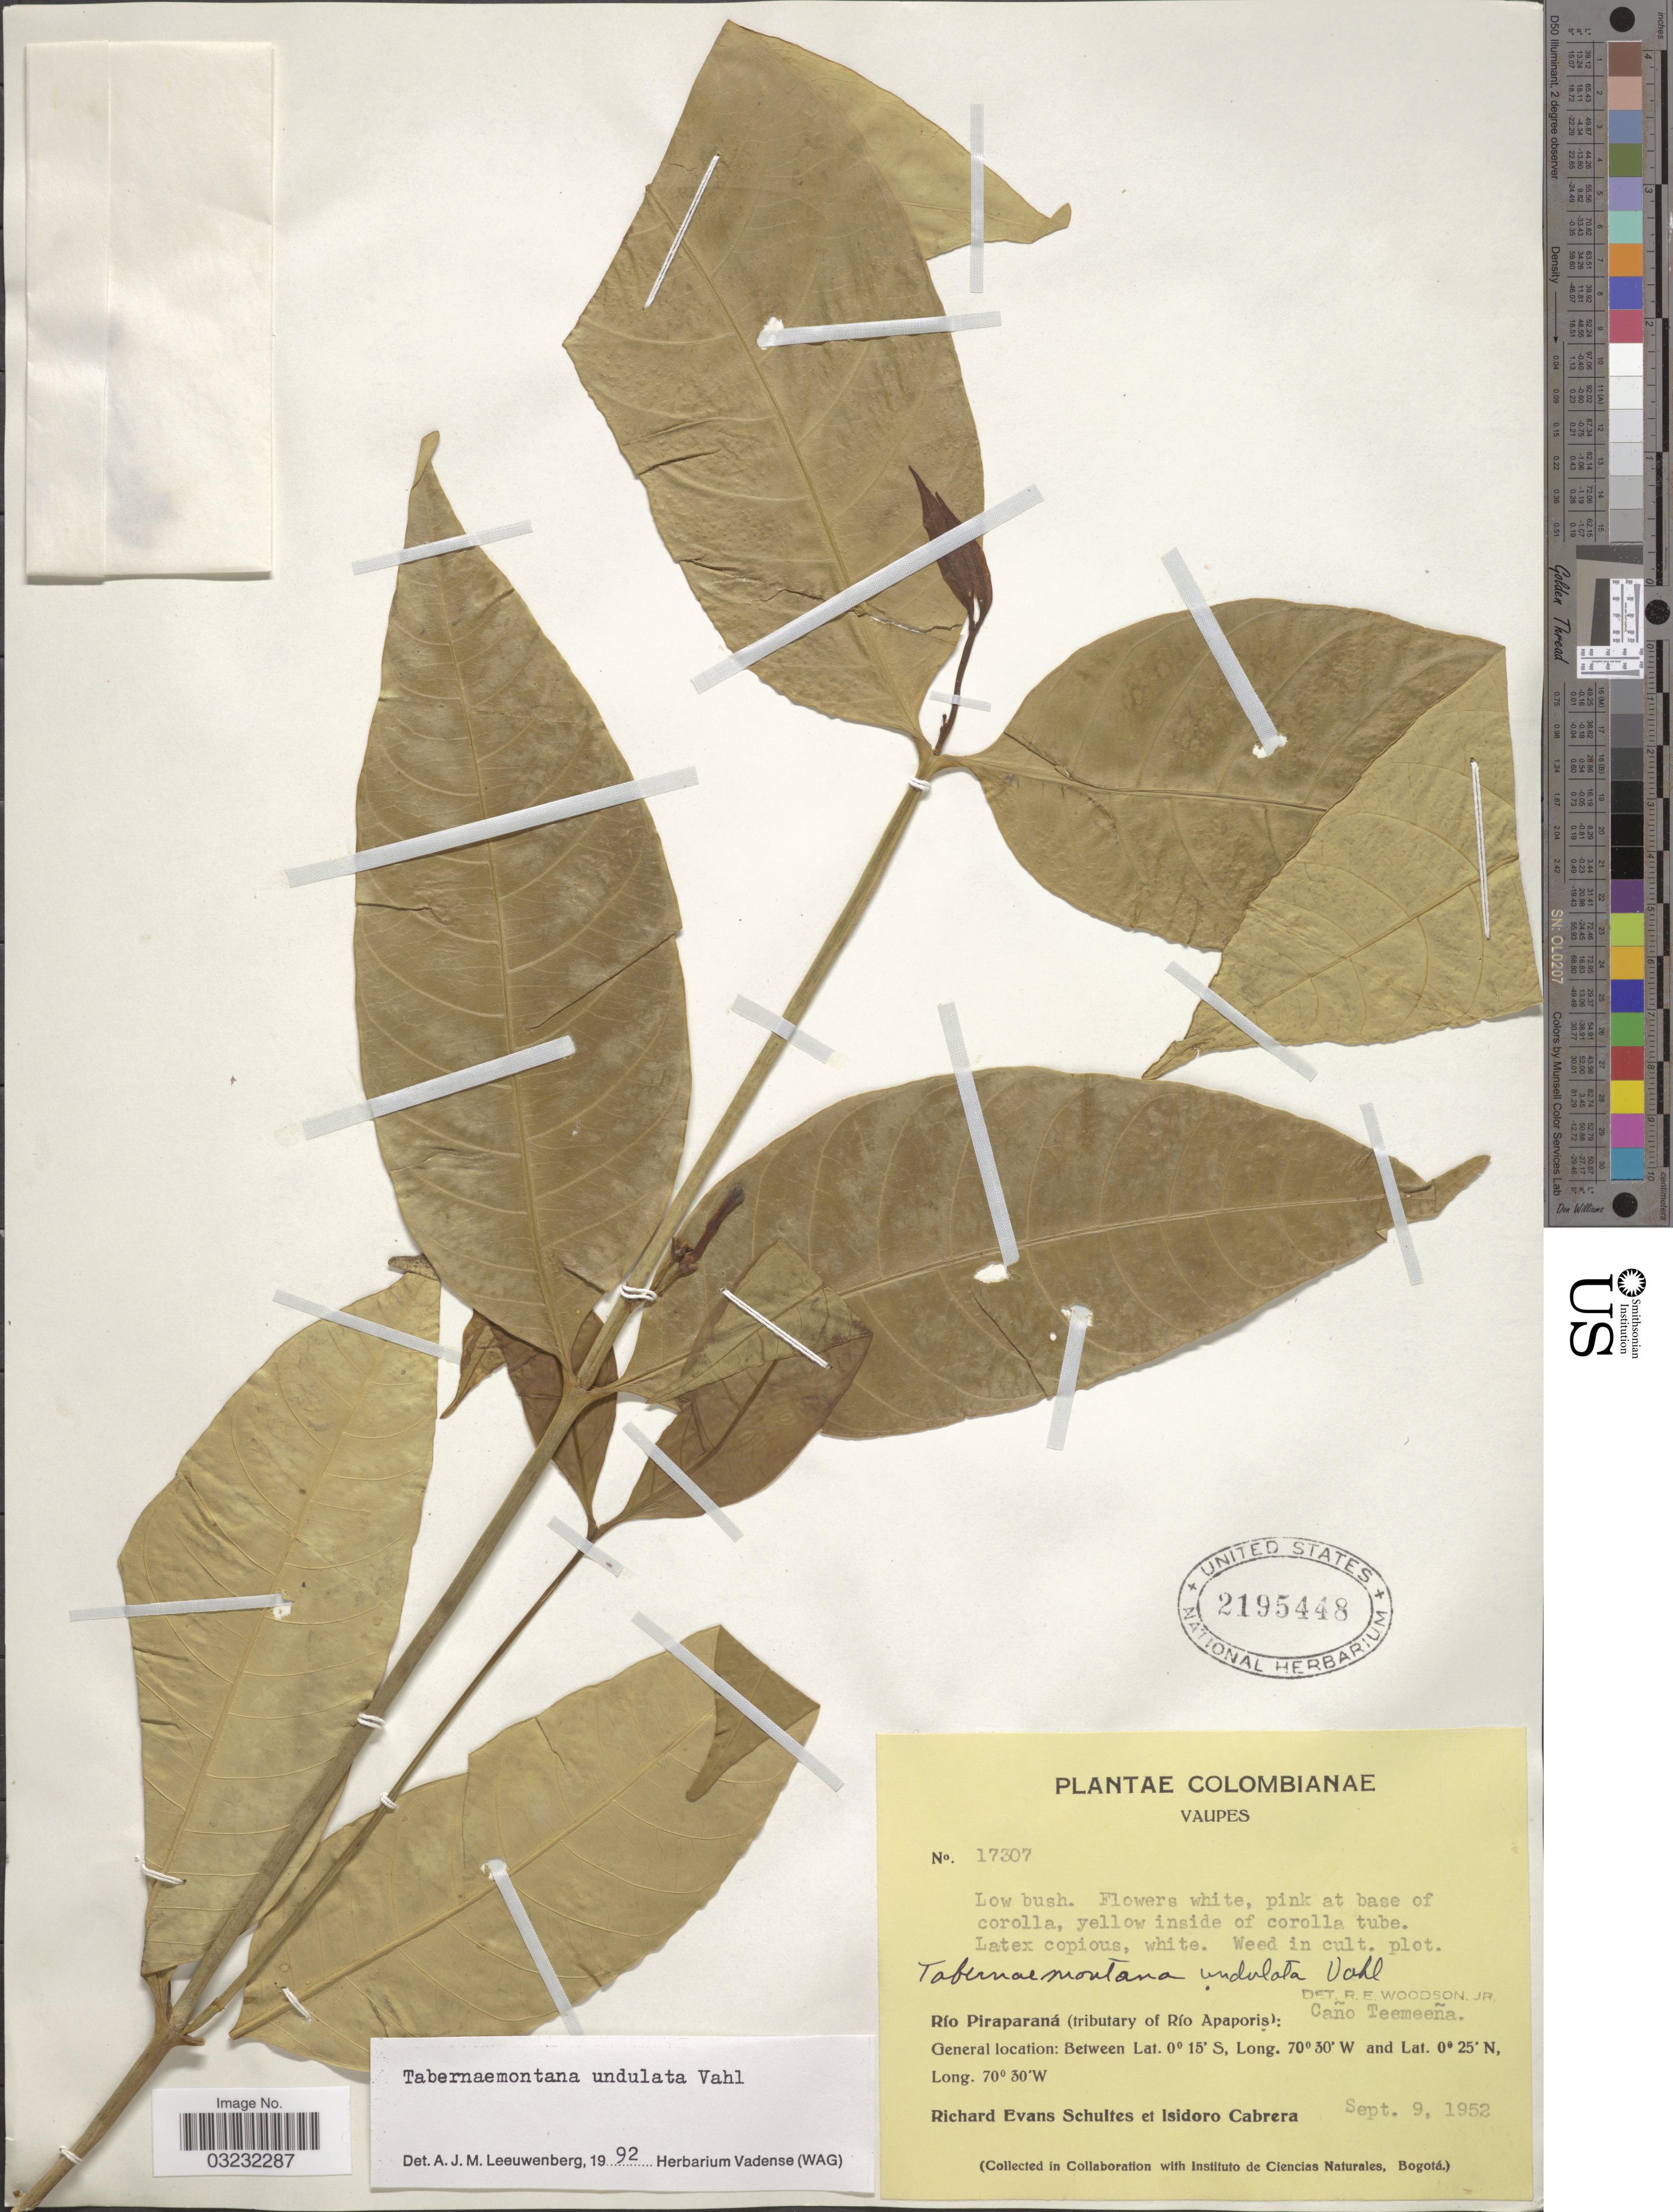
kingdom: Plantae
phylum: Tracheophyta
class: Magnoliopsida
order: Gentianales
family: Apocynaceae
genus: Tabernaemontana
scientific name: Tabernaemontana undulata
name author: Vahl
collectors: R. E. Schultes & I. Cabrera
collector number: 17307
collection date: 1952-09-09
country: Colombia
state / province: Vaupés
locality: Río Piraparaná (tributary of Río Apaporis): Caño Teemeeña.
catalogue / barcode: US 2195448